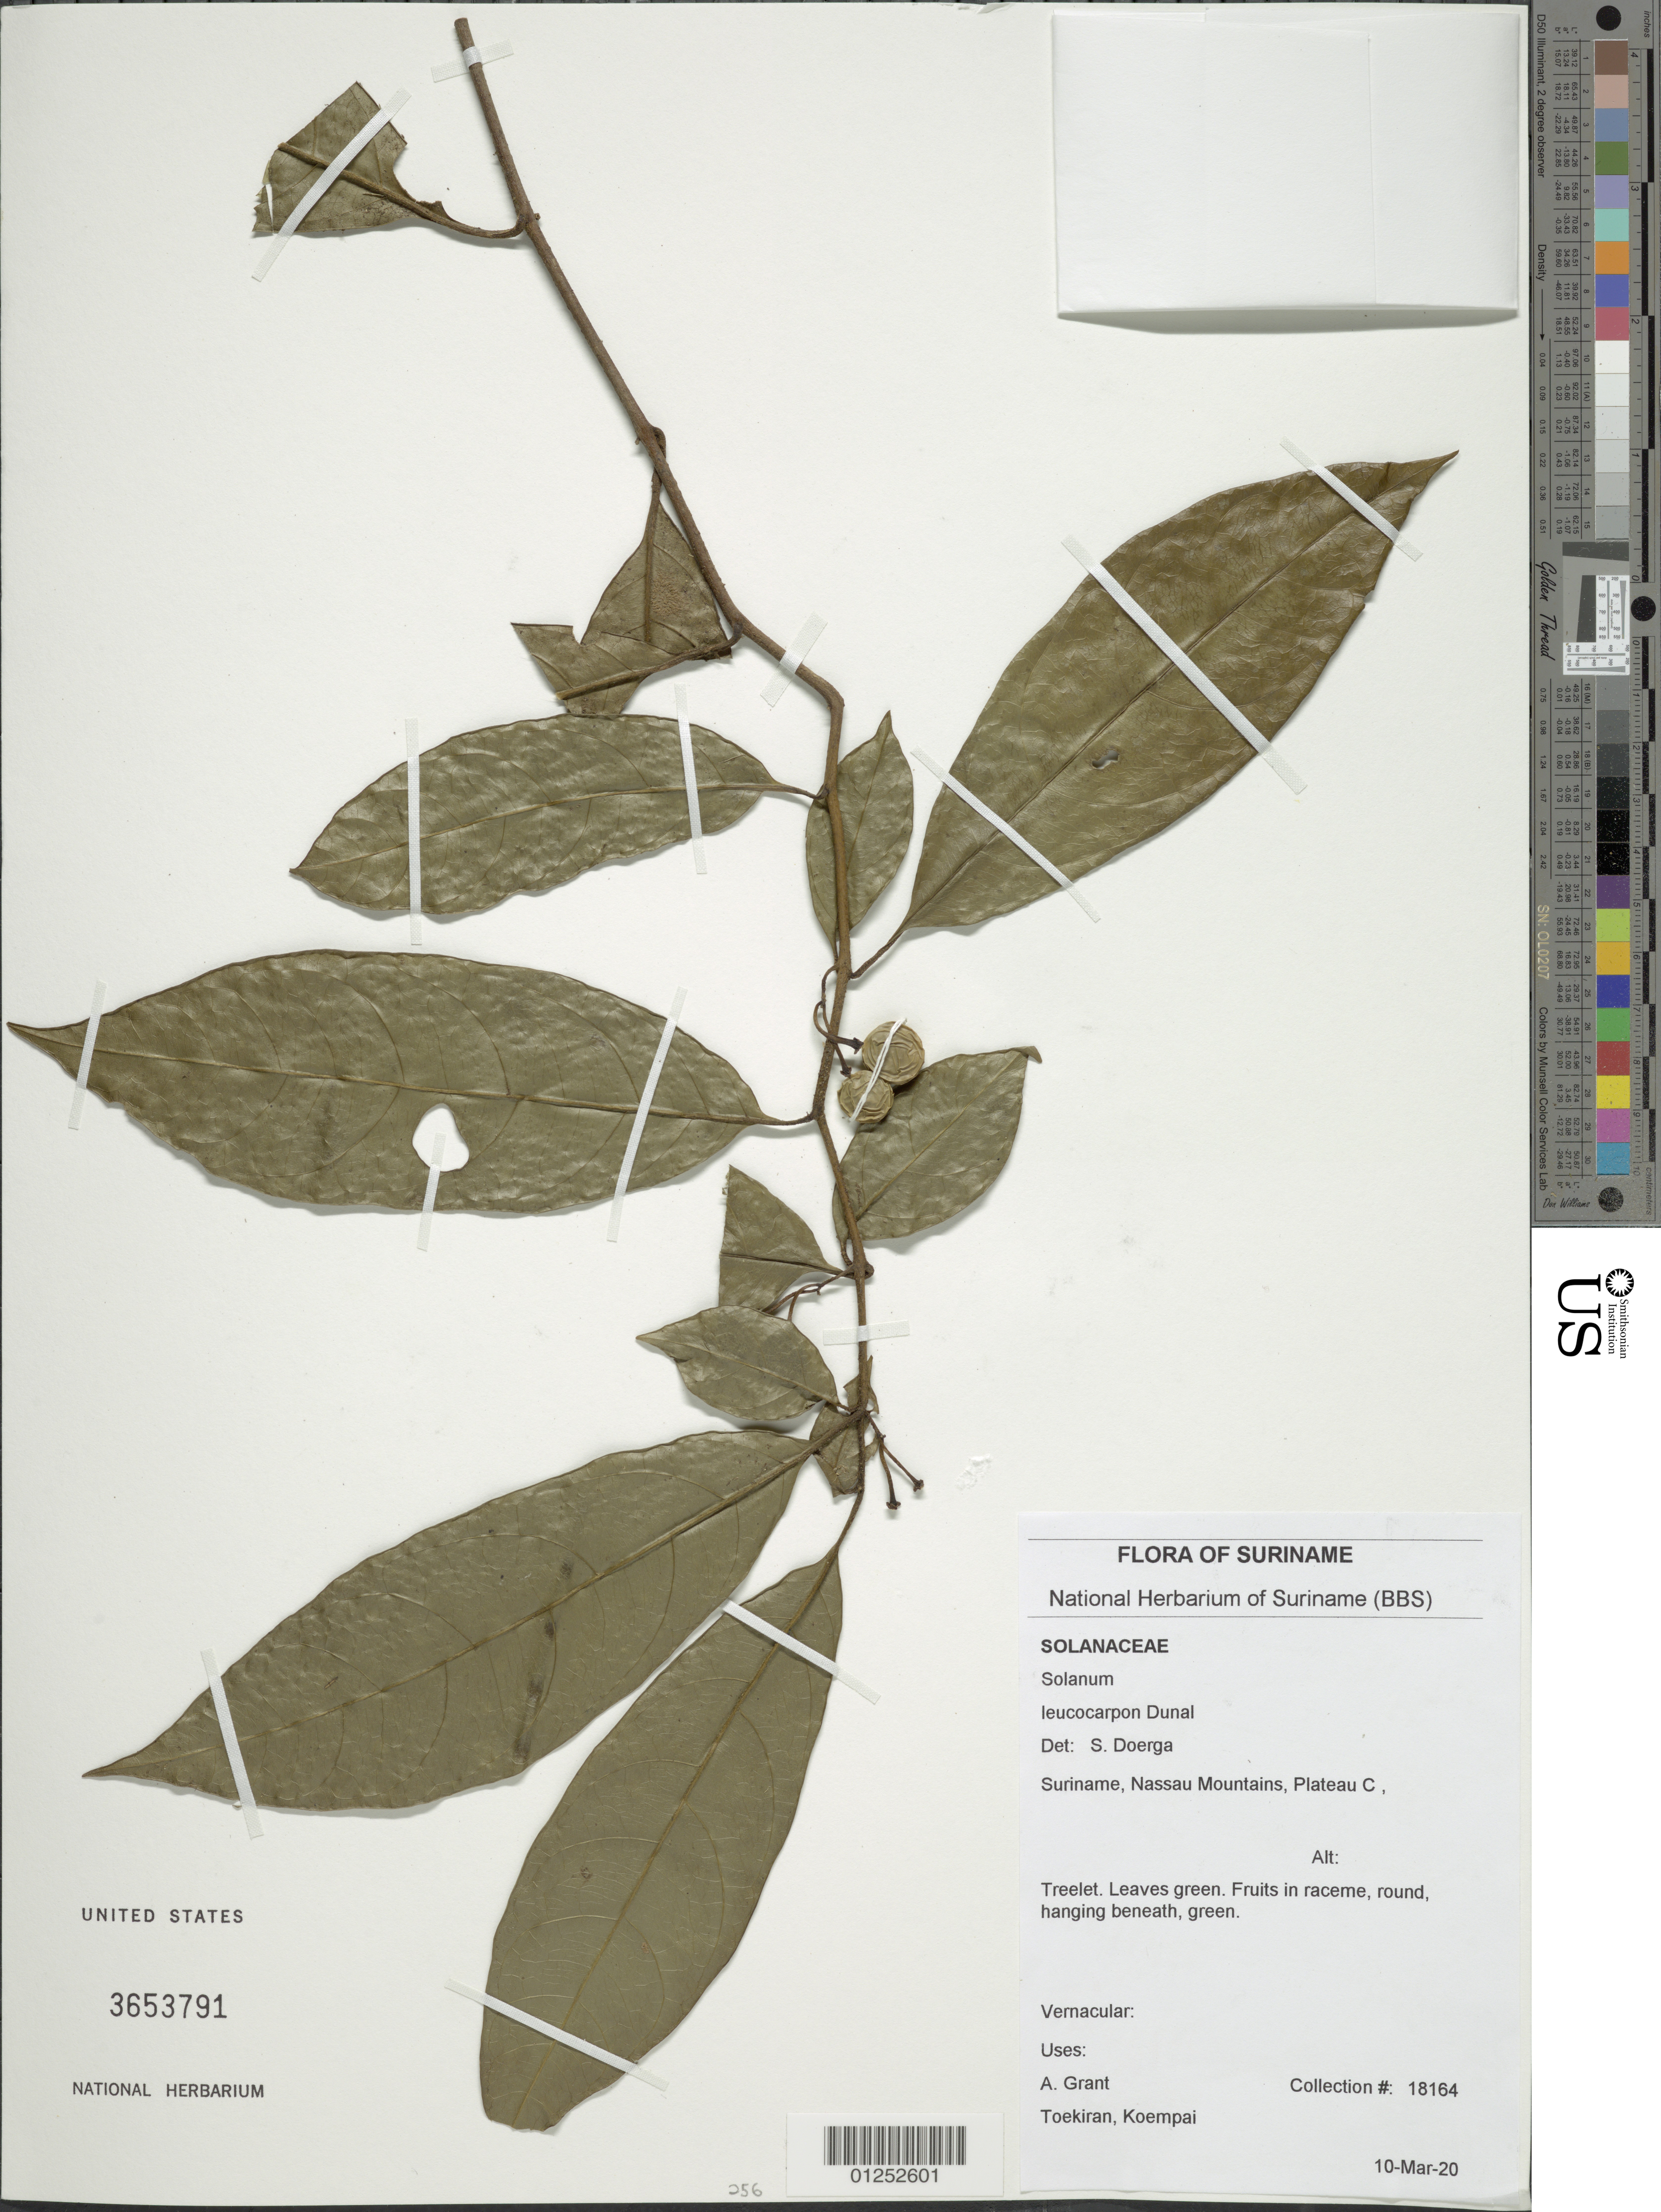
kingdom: Plantae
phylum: Tracheophyta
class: Magnoliopsida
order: Solanales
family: Solanaceae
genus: Solanum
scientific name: Solanum leucocarpon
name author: Dunal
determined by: Doerga, S.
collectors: A. Grant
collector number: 18164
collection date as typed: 10-Mar-20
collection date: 2010-03-20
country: Suriname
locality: Nassau Mountains, Plateau C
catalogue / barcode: US 3653791